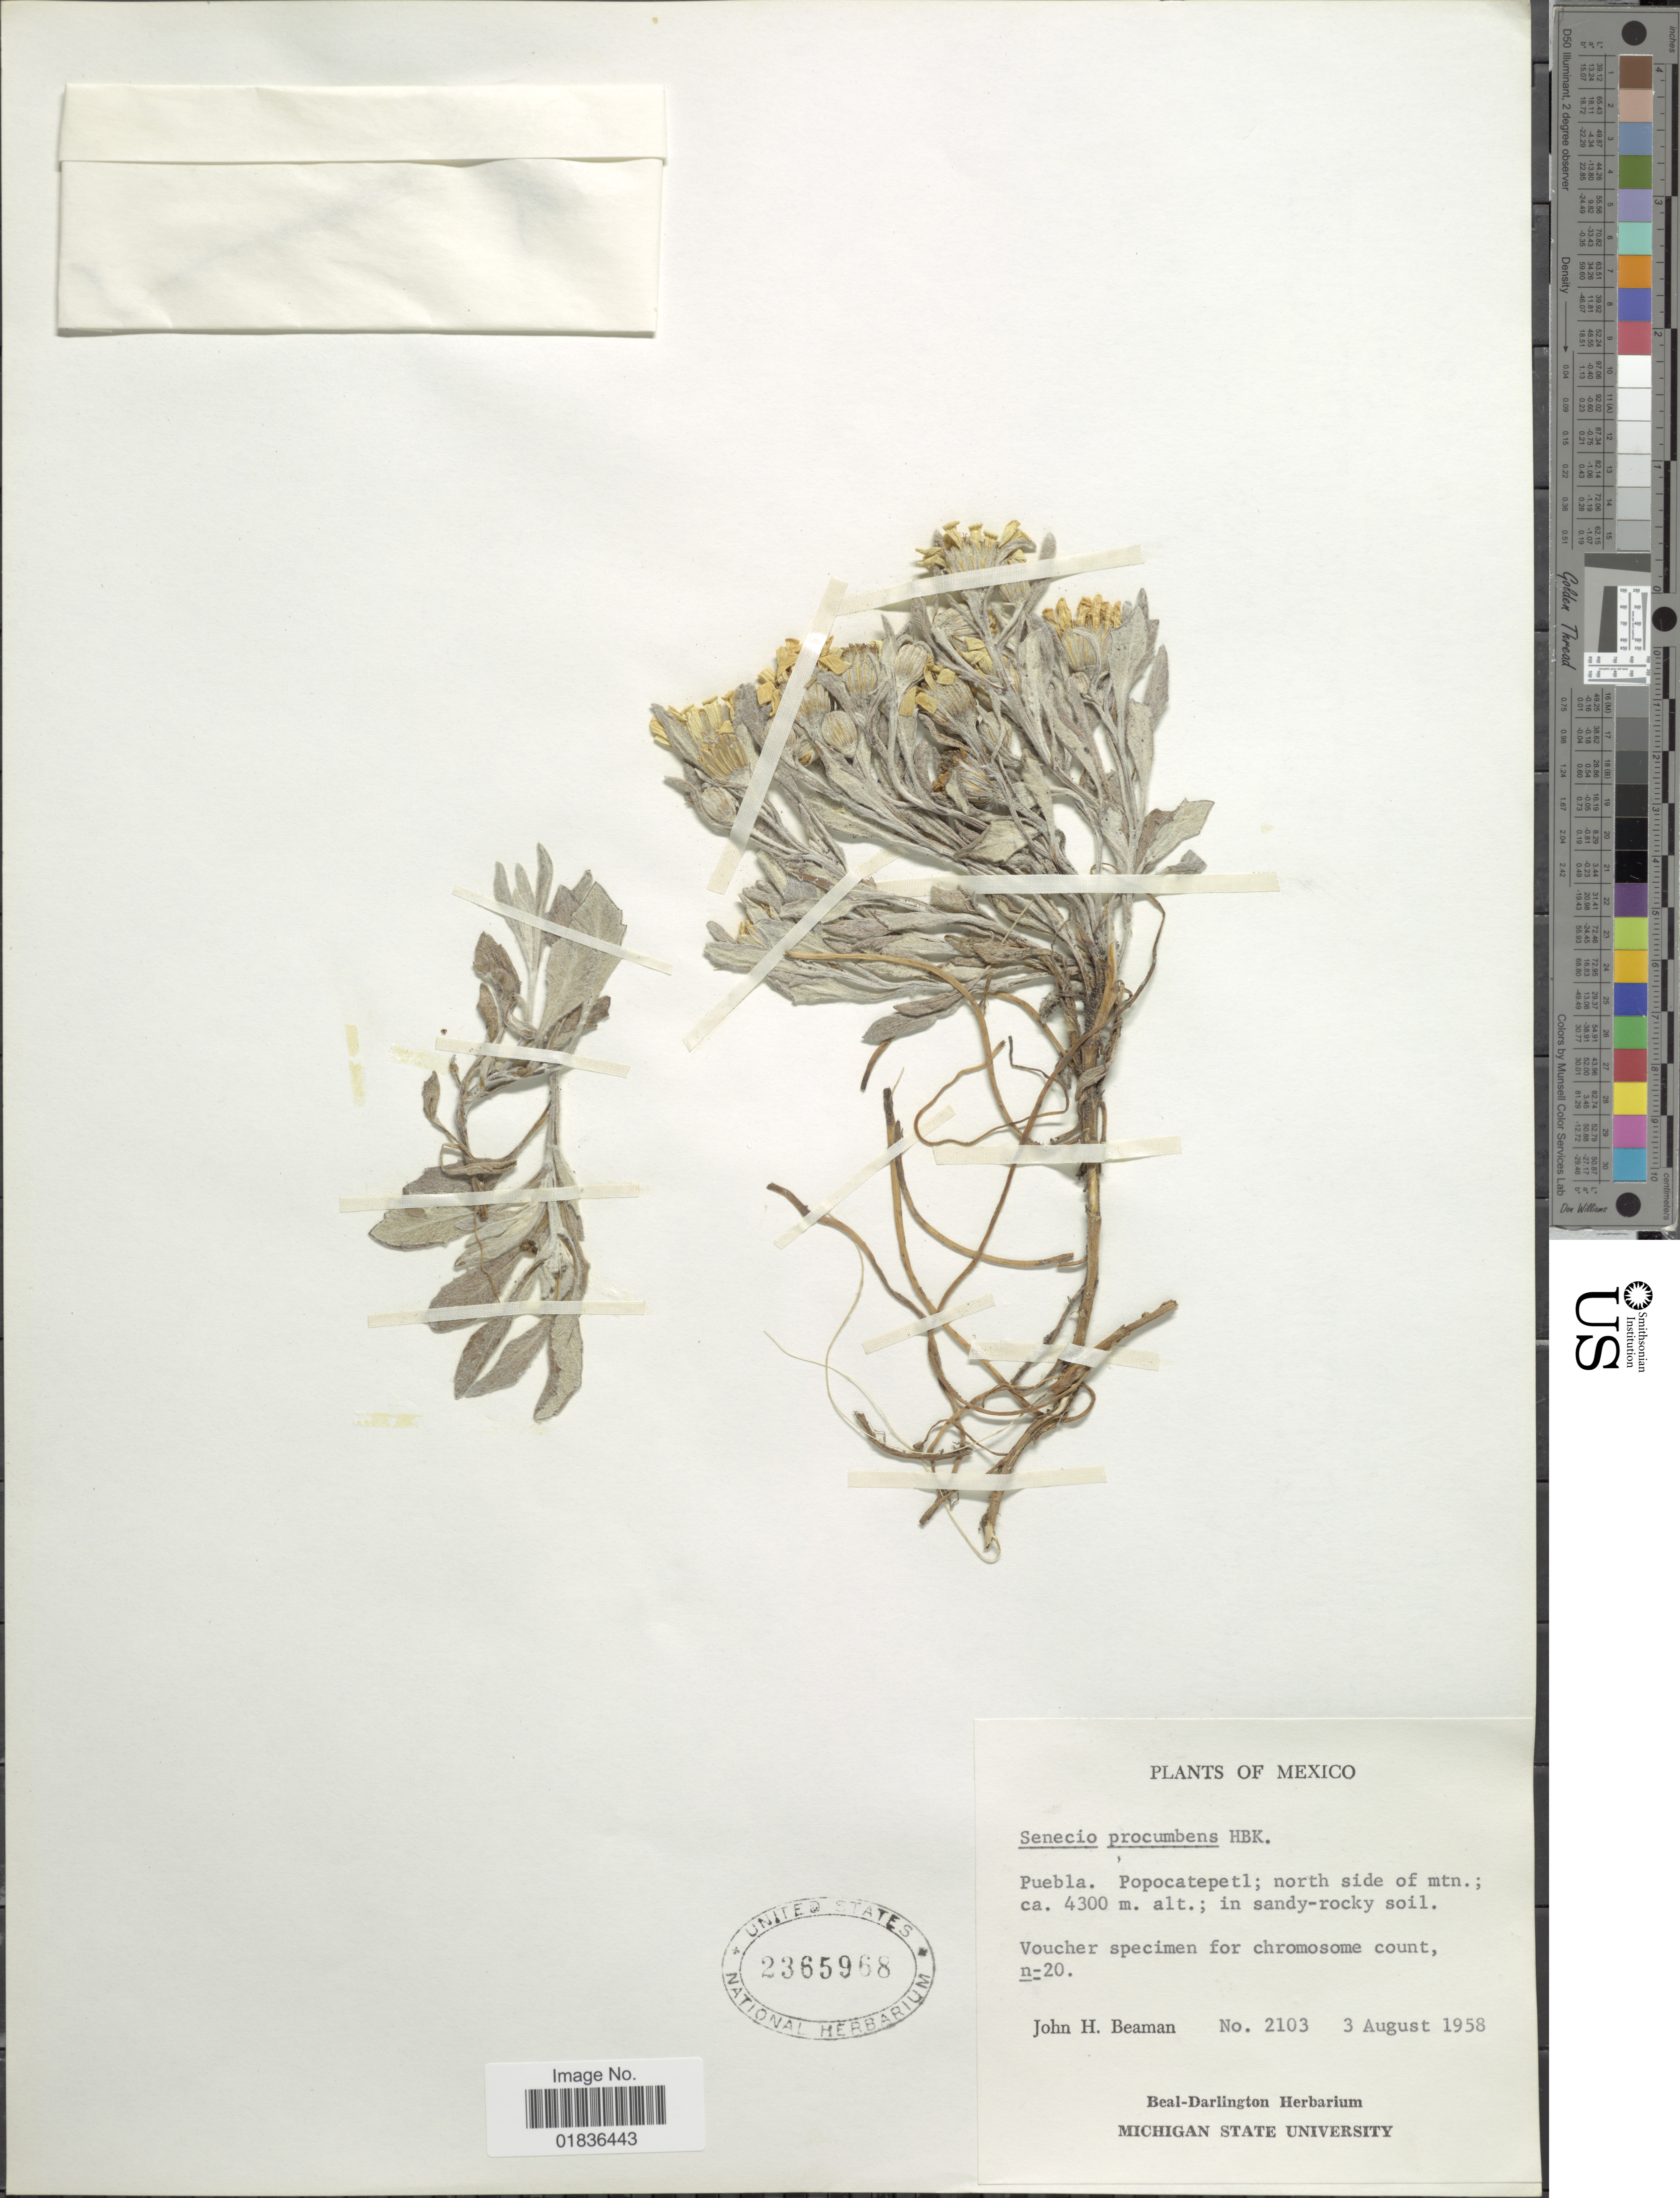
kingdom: Plantae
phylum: Tracheophyta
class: Magnoliopsida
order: Asterales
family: Asteraceae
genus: Senecio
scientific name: Senecio procumbens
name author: Kunth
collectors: J. H. Beaman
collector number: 2103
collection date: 1958-08-03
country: Mexico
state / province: Puebla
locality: Popcatepetl; north side of mtn.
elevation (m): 4300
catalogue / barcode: US 2365968